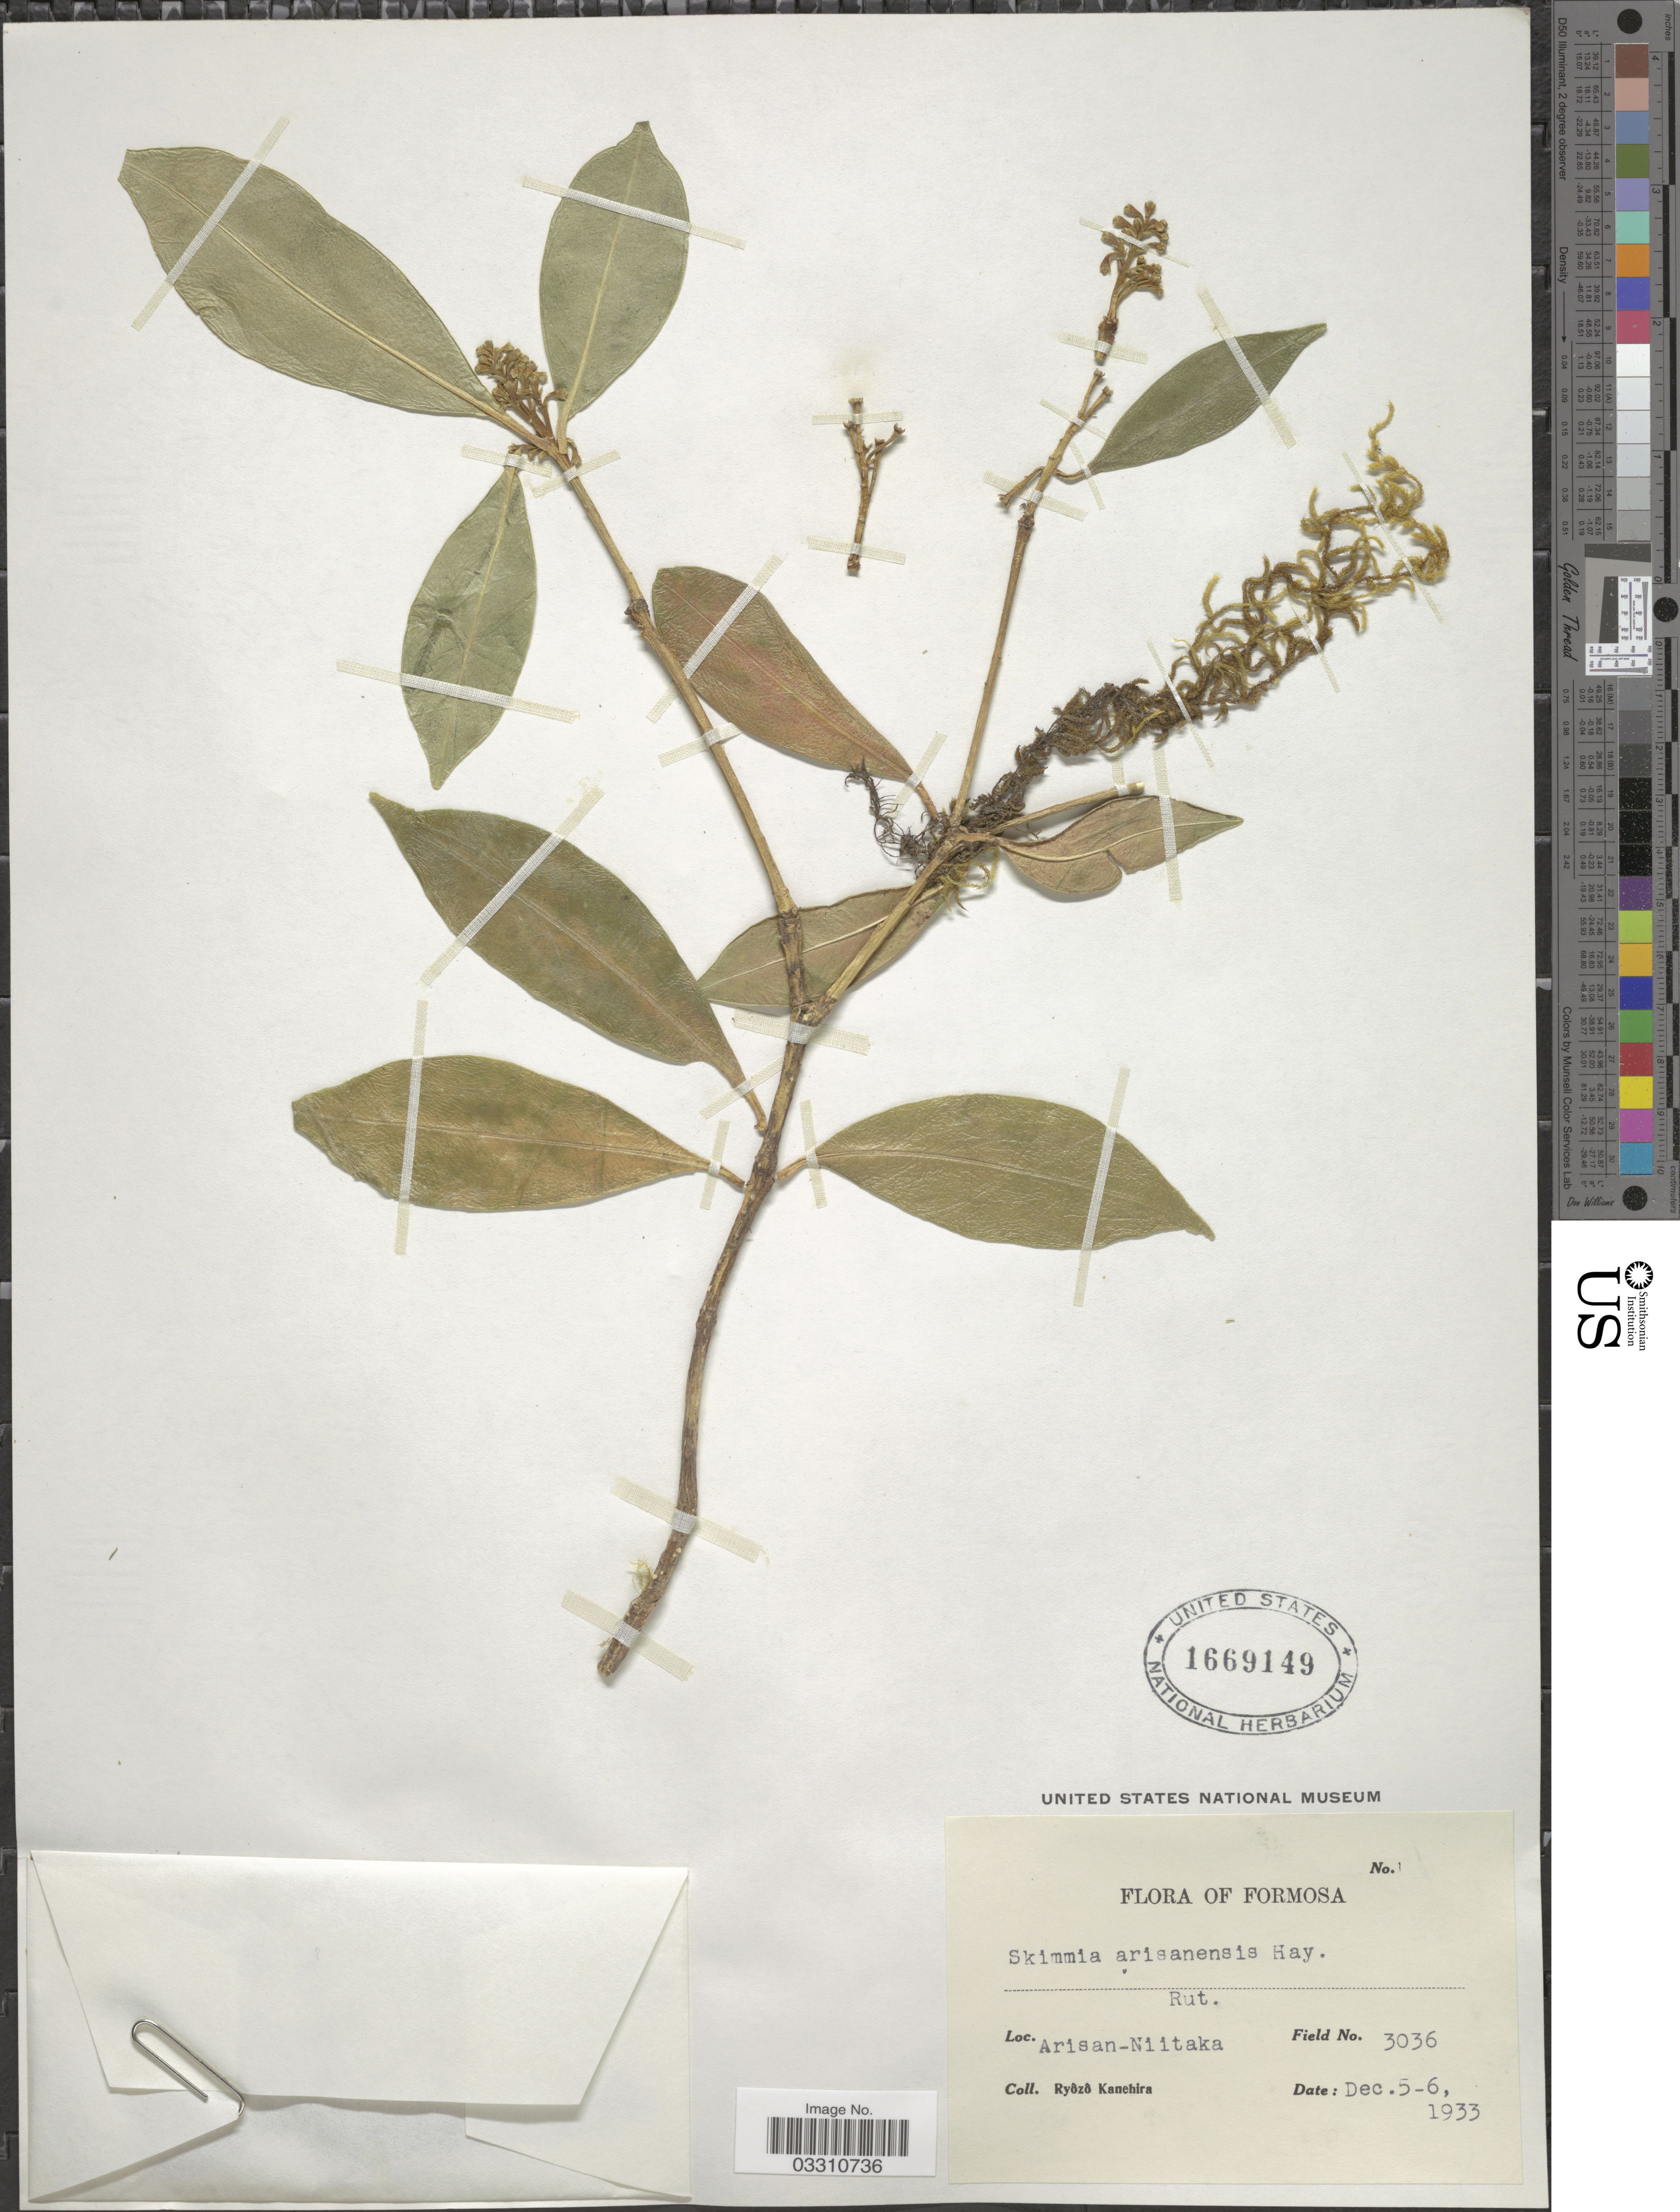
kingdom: Plantae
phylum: Tracheophyta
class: Magnoliopsida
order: Sapindales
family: Rutaceae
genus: Skimmia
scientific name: Skimmia arisanensis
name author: Hayata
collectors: R. Kanehira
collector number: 3036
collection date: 1933-12-05/1933-12-06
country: Taiwan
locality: Formosa. Arisan-Niitaka.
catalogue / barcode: US 1669149